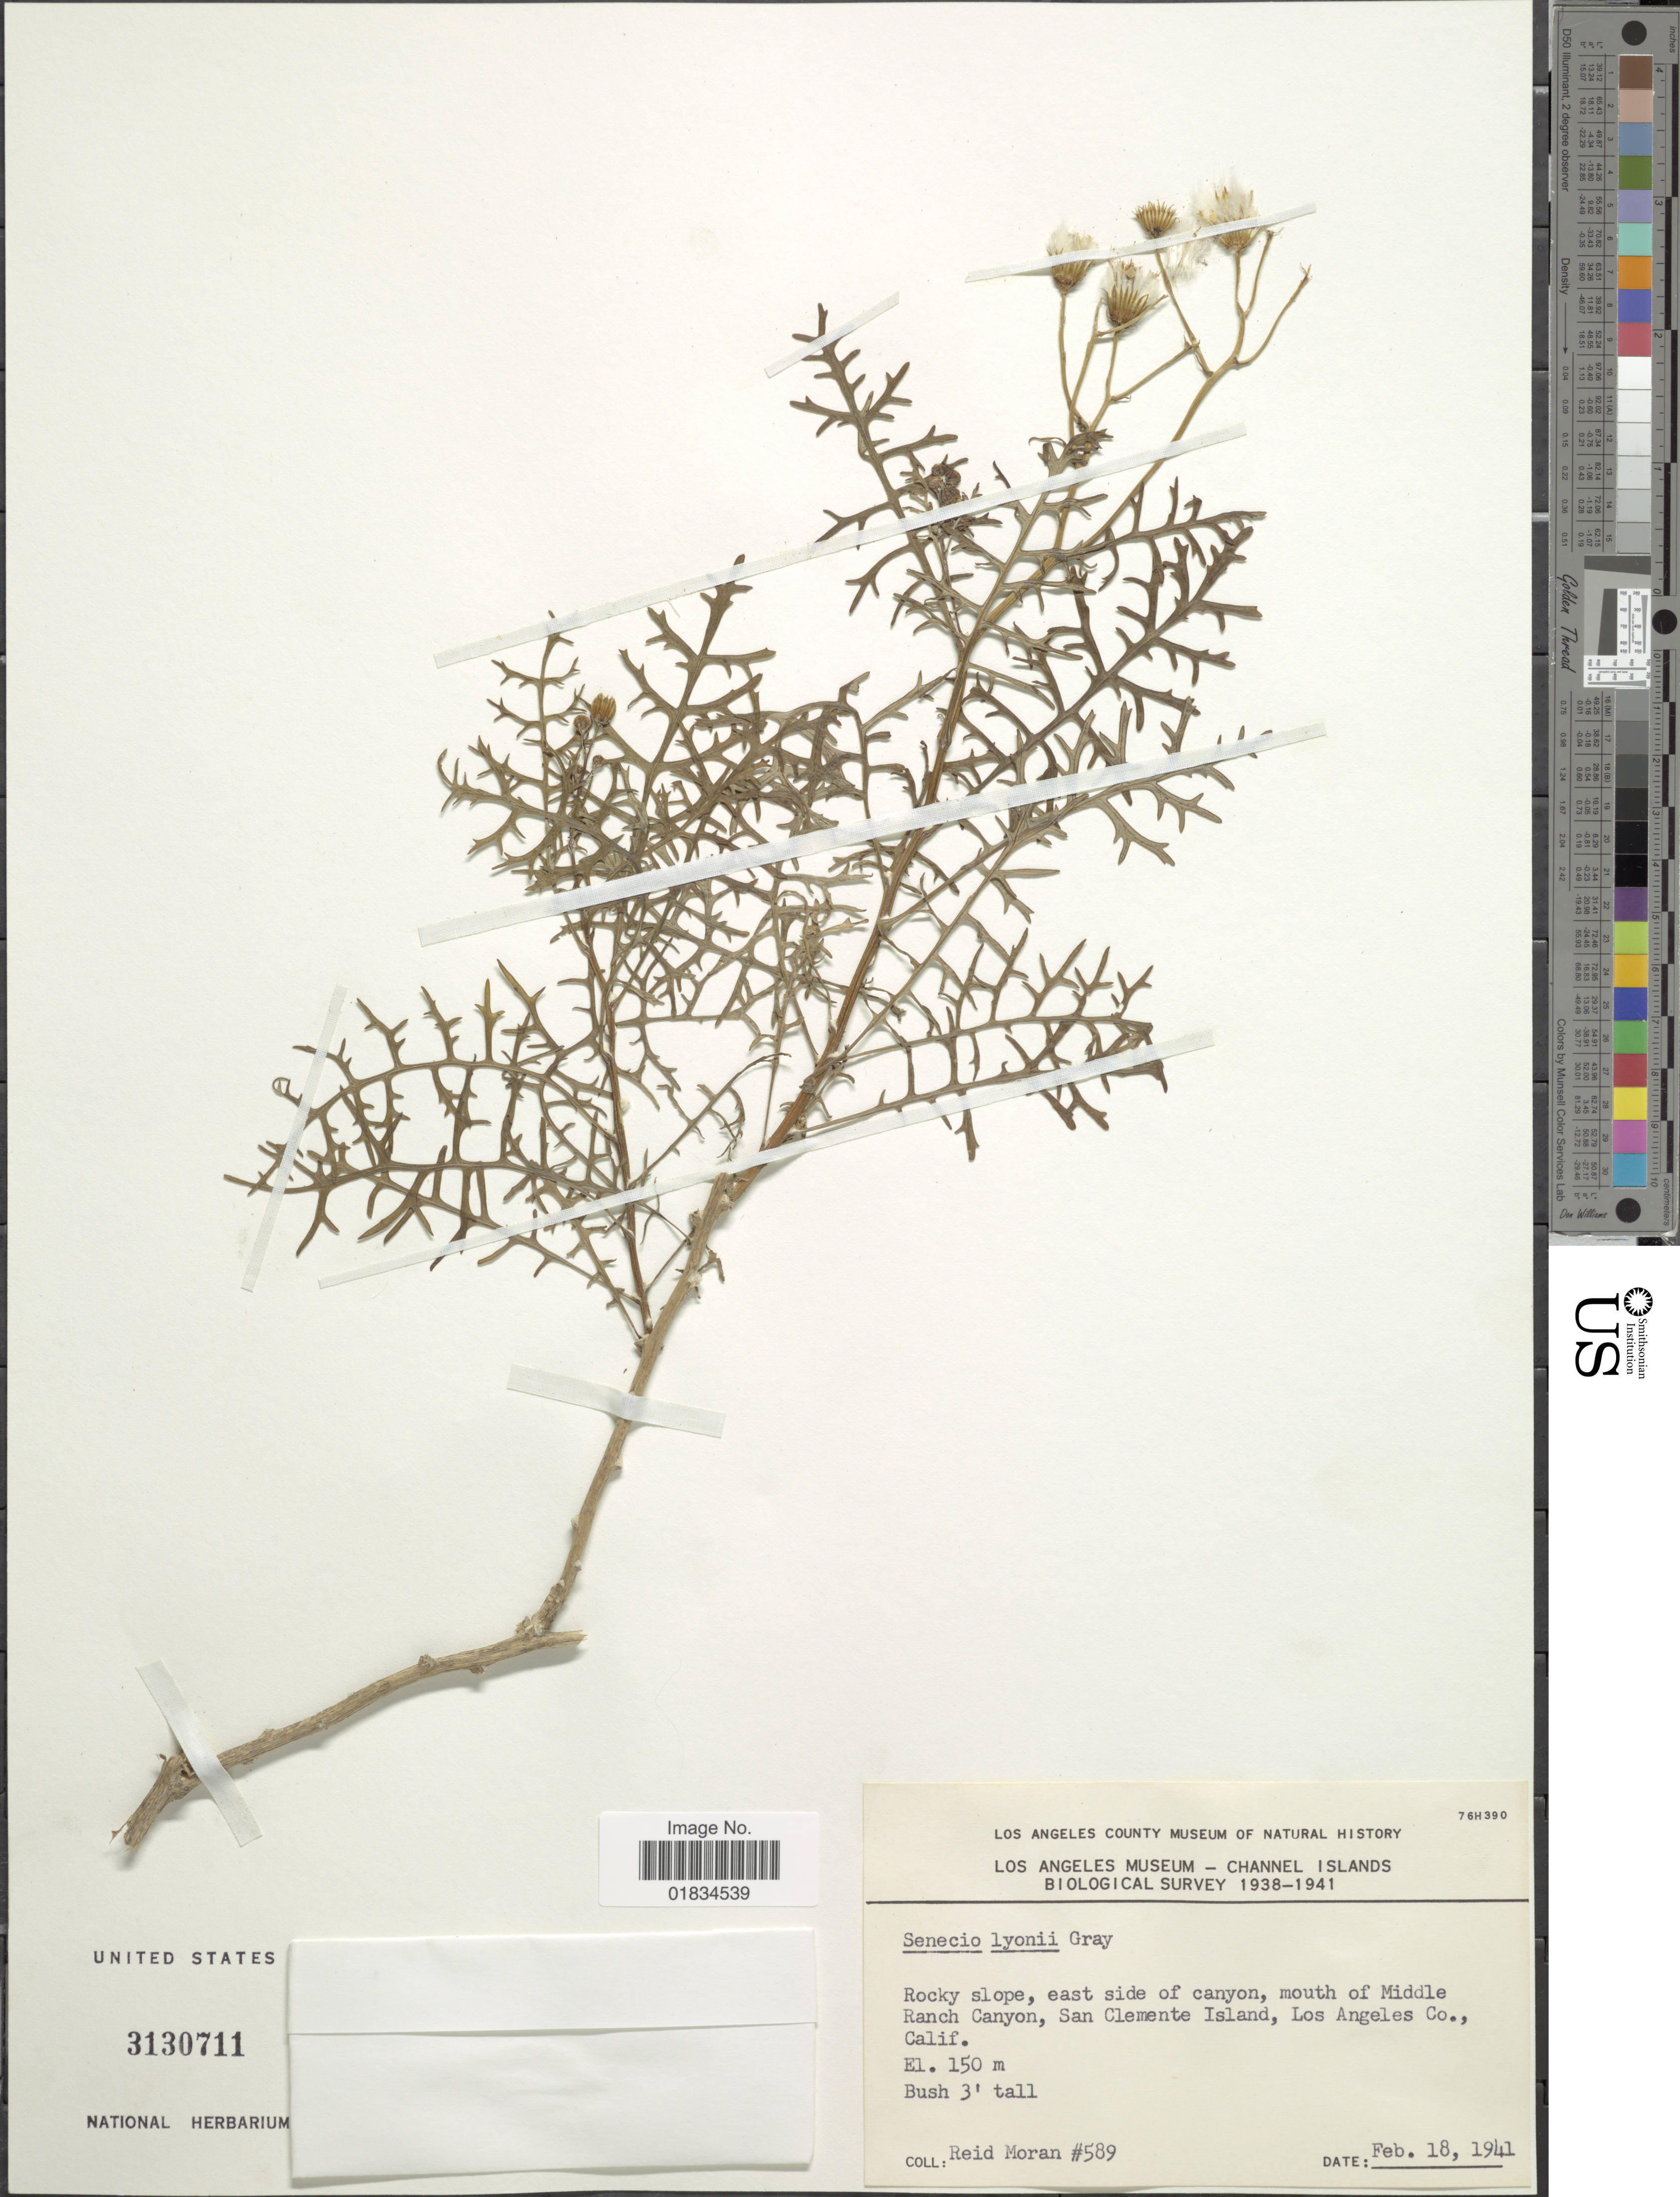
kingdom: Plantae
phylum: Tracheophyta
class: Magnoliopsida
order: Asterales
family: Asteraceae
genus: Senecio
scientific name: Senecio lyonii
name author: A. Gray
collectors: R. V. Moran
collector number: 589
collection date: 1941-02-18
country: United States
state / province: California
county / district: Los Angeles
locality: East side of canyon, mouth of Middle Ranch Canyon, San Clemente Island, Los Angeles Co., Calif.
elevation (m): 150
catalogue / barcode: US 3130711